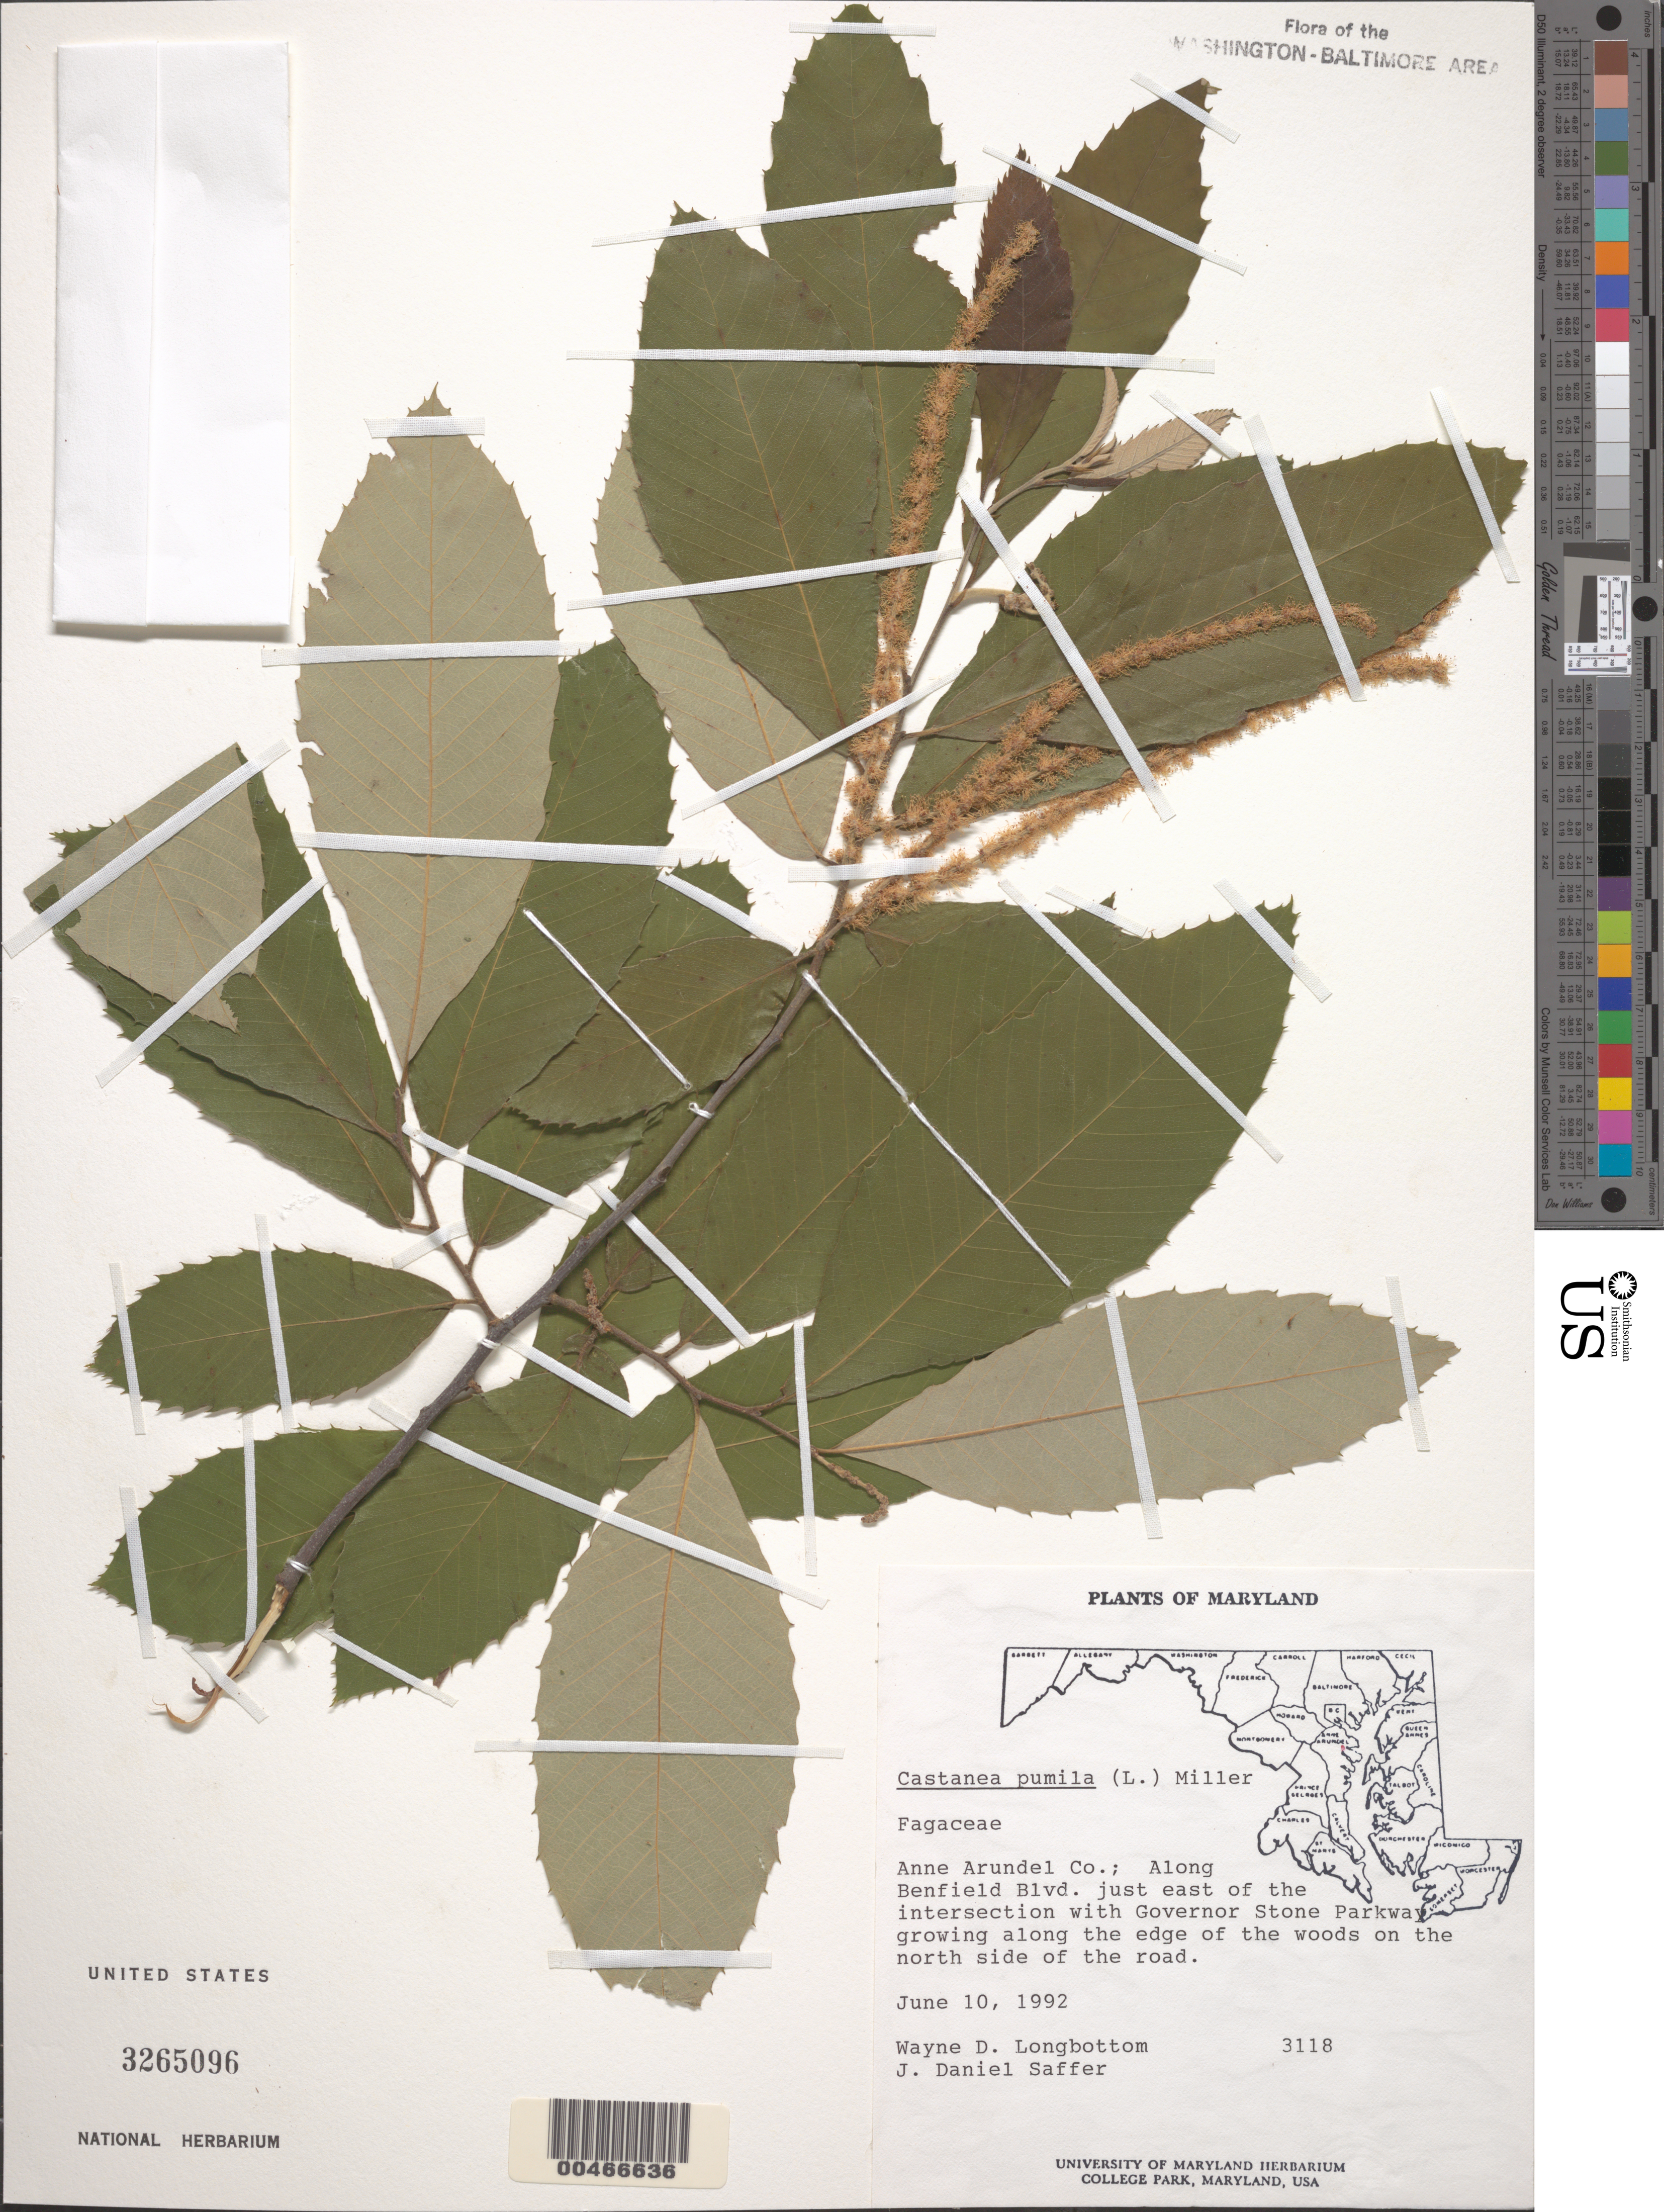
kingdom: Plantae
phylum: Tracheophyta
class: Magnoliopsida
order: Fagales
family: Fagaceae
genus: Castanea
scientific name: Castanea pumila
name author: (L.) Mill.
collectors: W. D. Longbottom & J. Saffer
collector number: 3118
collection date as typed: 10 Jun 1992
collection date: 1992-06-10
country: United States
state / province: Maryland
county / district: Anne Arundel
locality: Bendfield Blvd and E of Governor Stone Parkway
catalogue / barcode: US 3265096